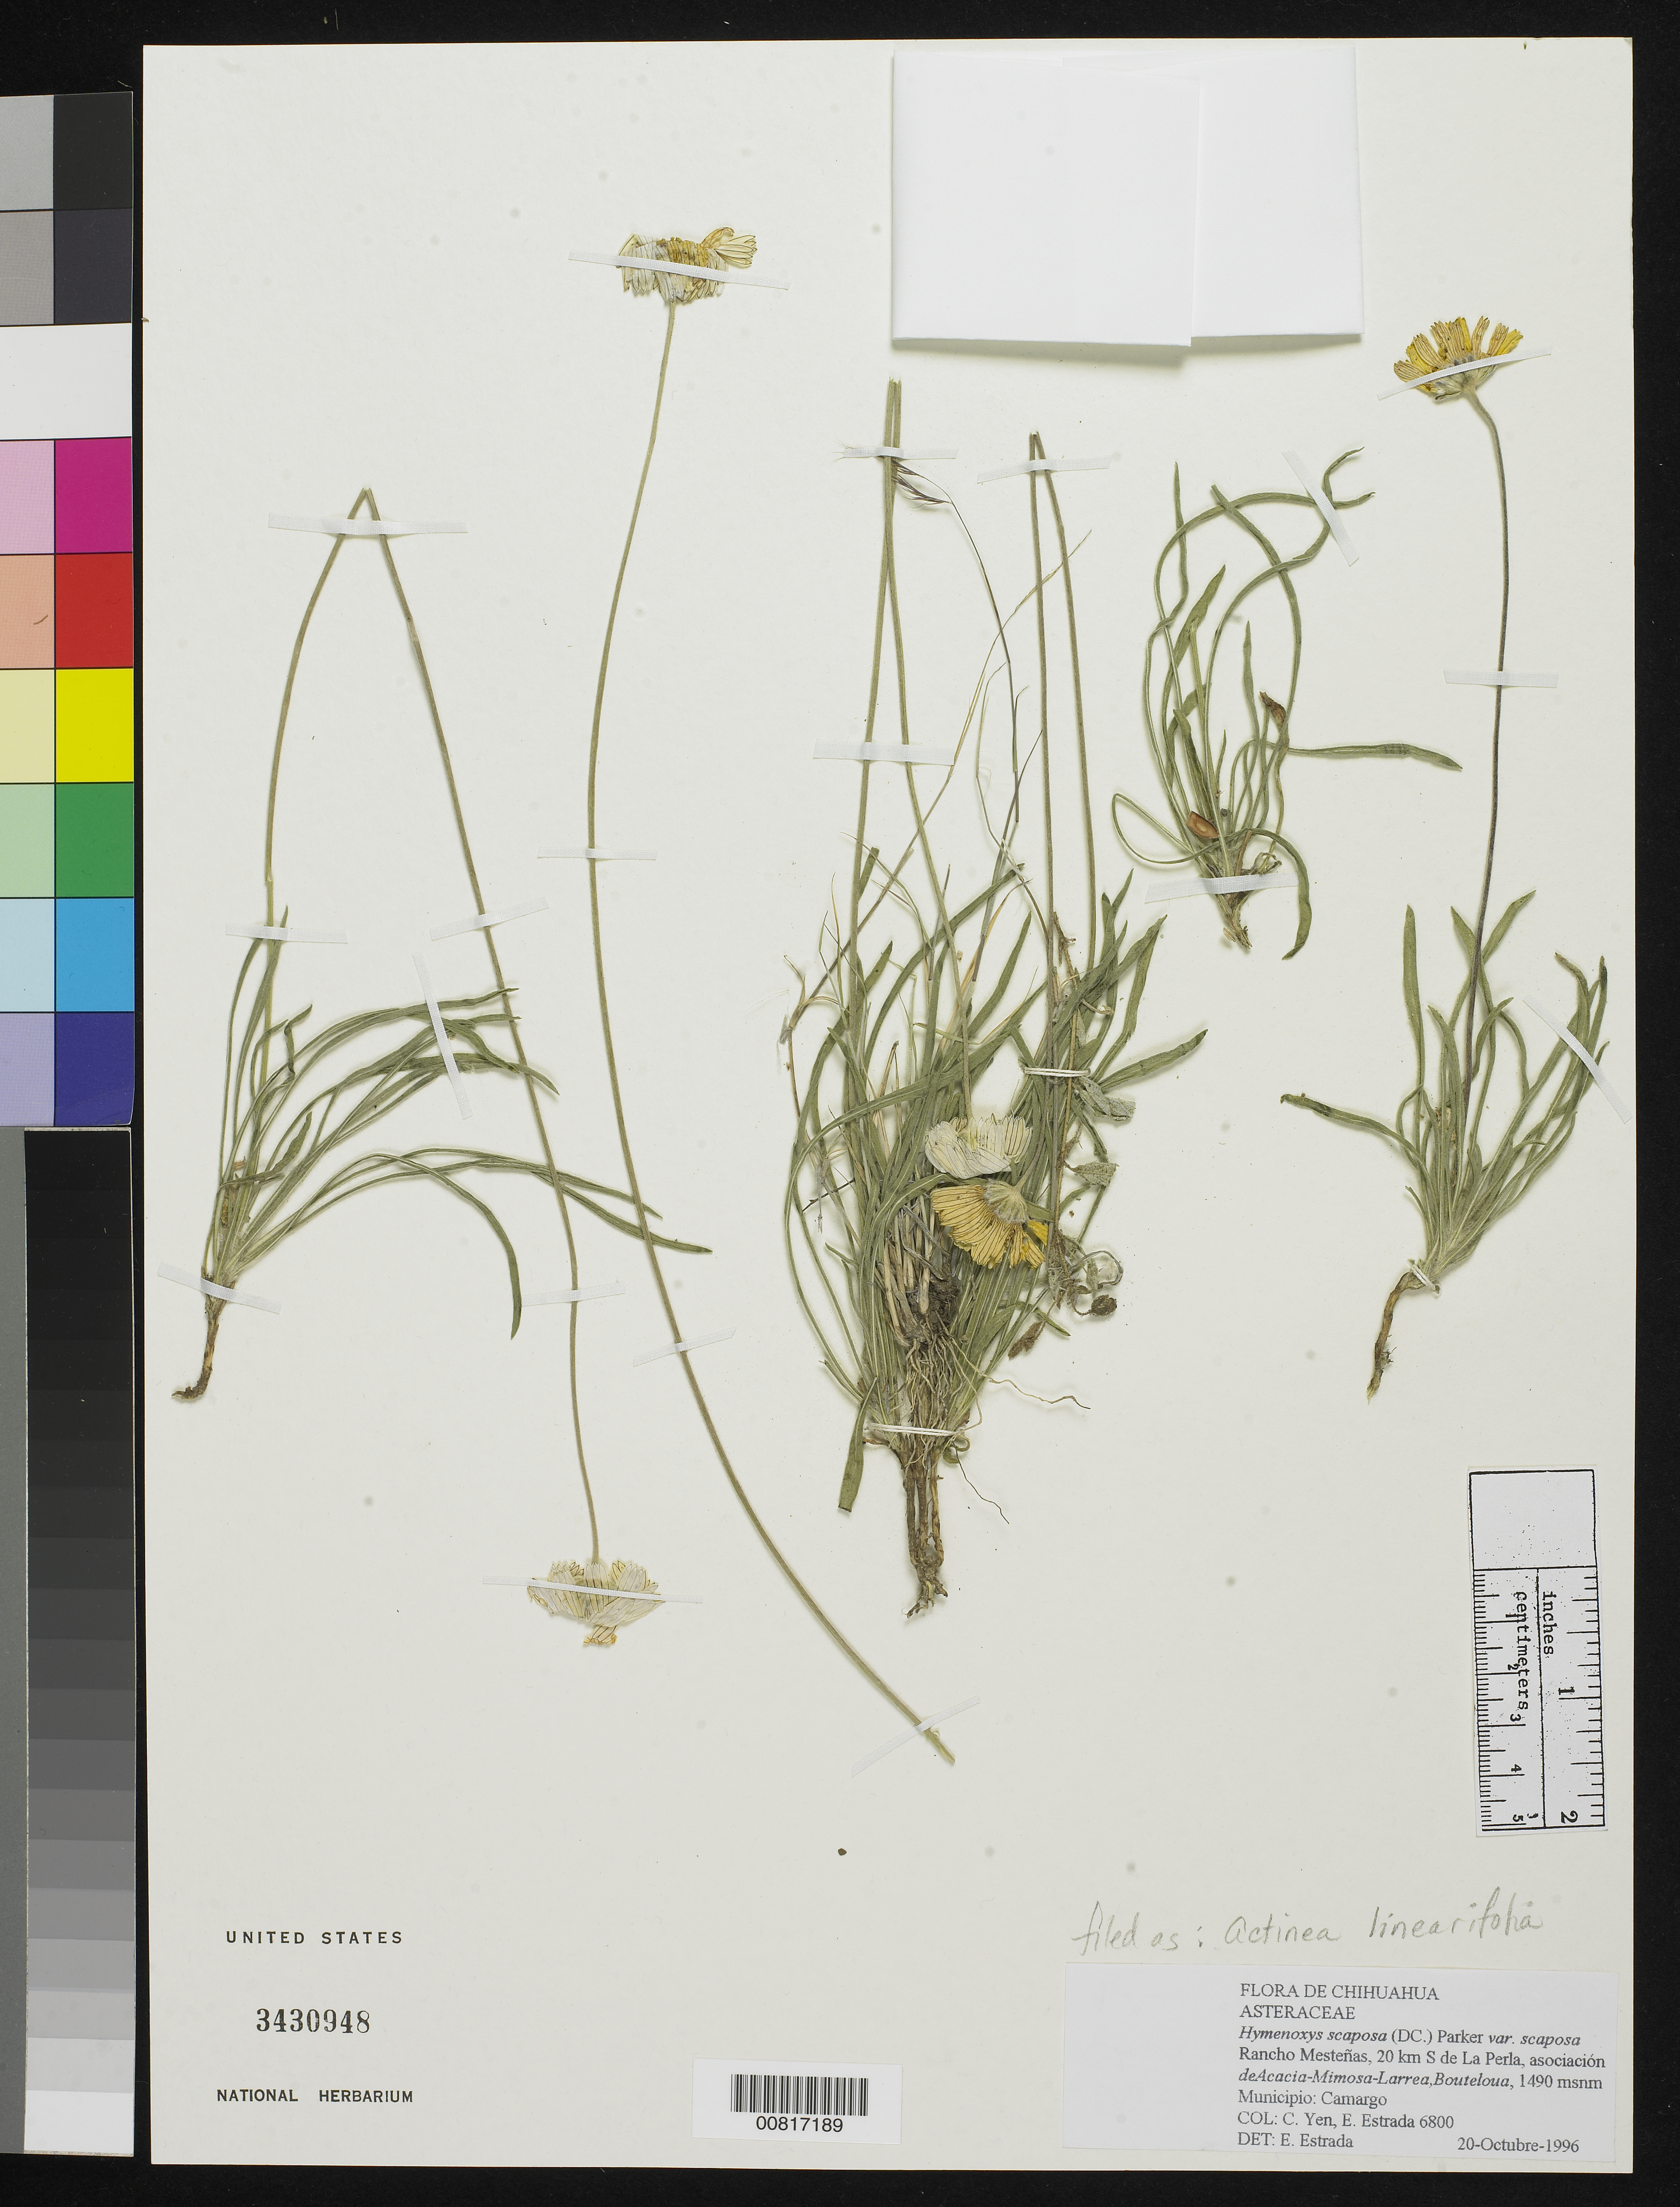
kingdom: Plantae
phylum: Tracheophyta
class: Magnoliopsida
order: Asterales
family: Asteraceae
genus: Actinea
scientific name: Actinea linearifolia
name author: (Hook.) Kuntze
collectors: Y. C. Yang & E. Estrada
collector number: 6800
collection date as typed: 20 Oct 1996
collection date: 1996-10-20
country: Mexico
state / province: Chihuahua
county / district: Camargo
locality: Rancho Mesteñas, 20 km. S de La Perla.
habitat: Asociación de Acacia-Mimosa-Larrea, Bouteloua.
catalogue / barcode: US 3430948